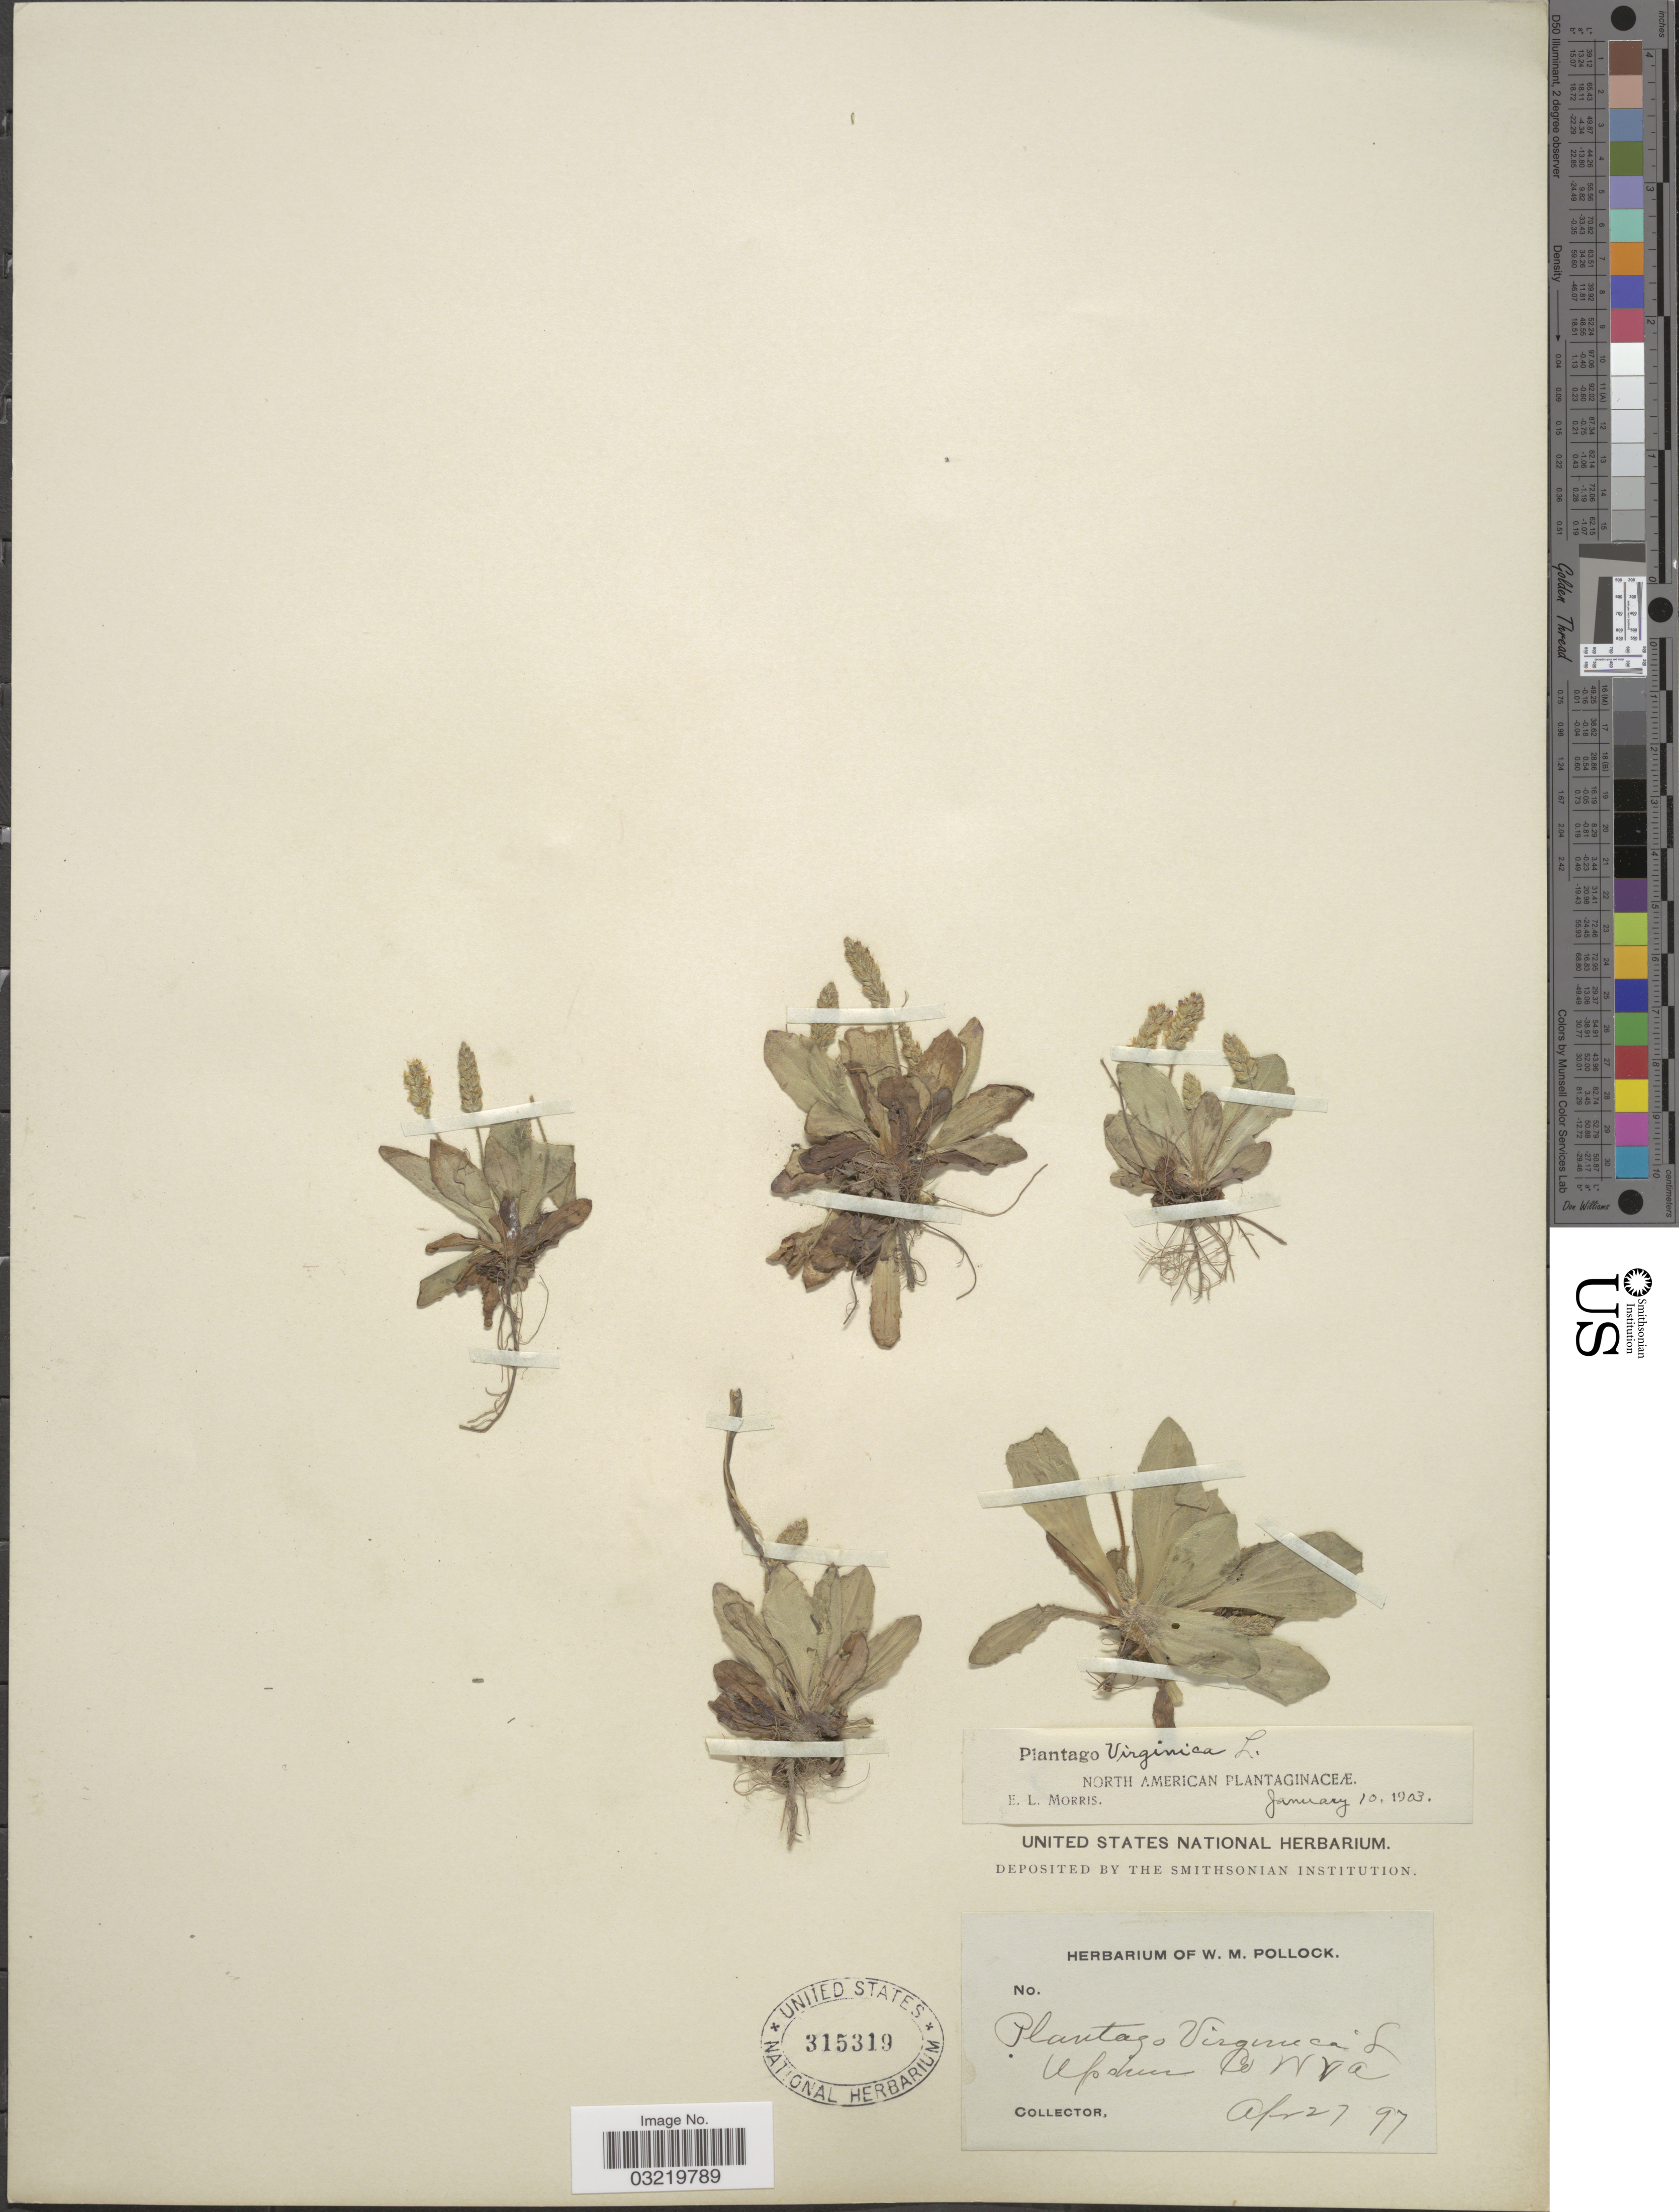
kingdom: Plantae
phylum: Tracheophyta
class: Magnoliopsida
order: Lamiales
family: Plantaginaceae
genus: Plantago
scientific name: Plantago virginica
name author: L.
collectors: Ex herb. of W. M. Pollock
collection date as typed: Transcribed d/m/y: 27/4/97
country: United States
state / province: West Virginia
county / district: Upshur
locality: W Va.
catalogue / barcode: US 315319